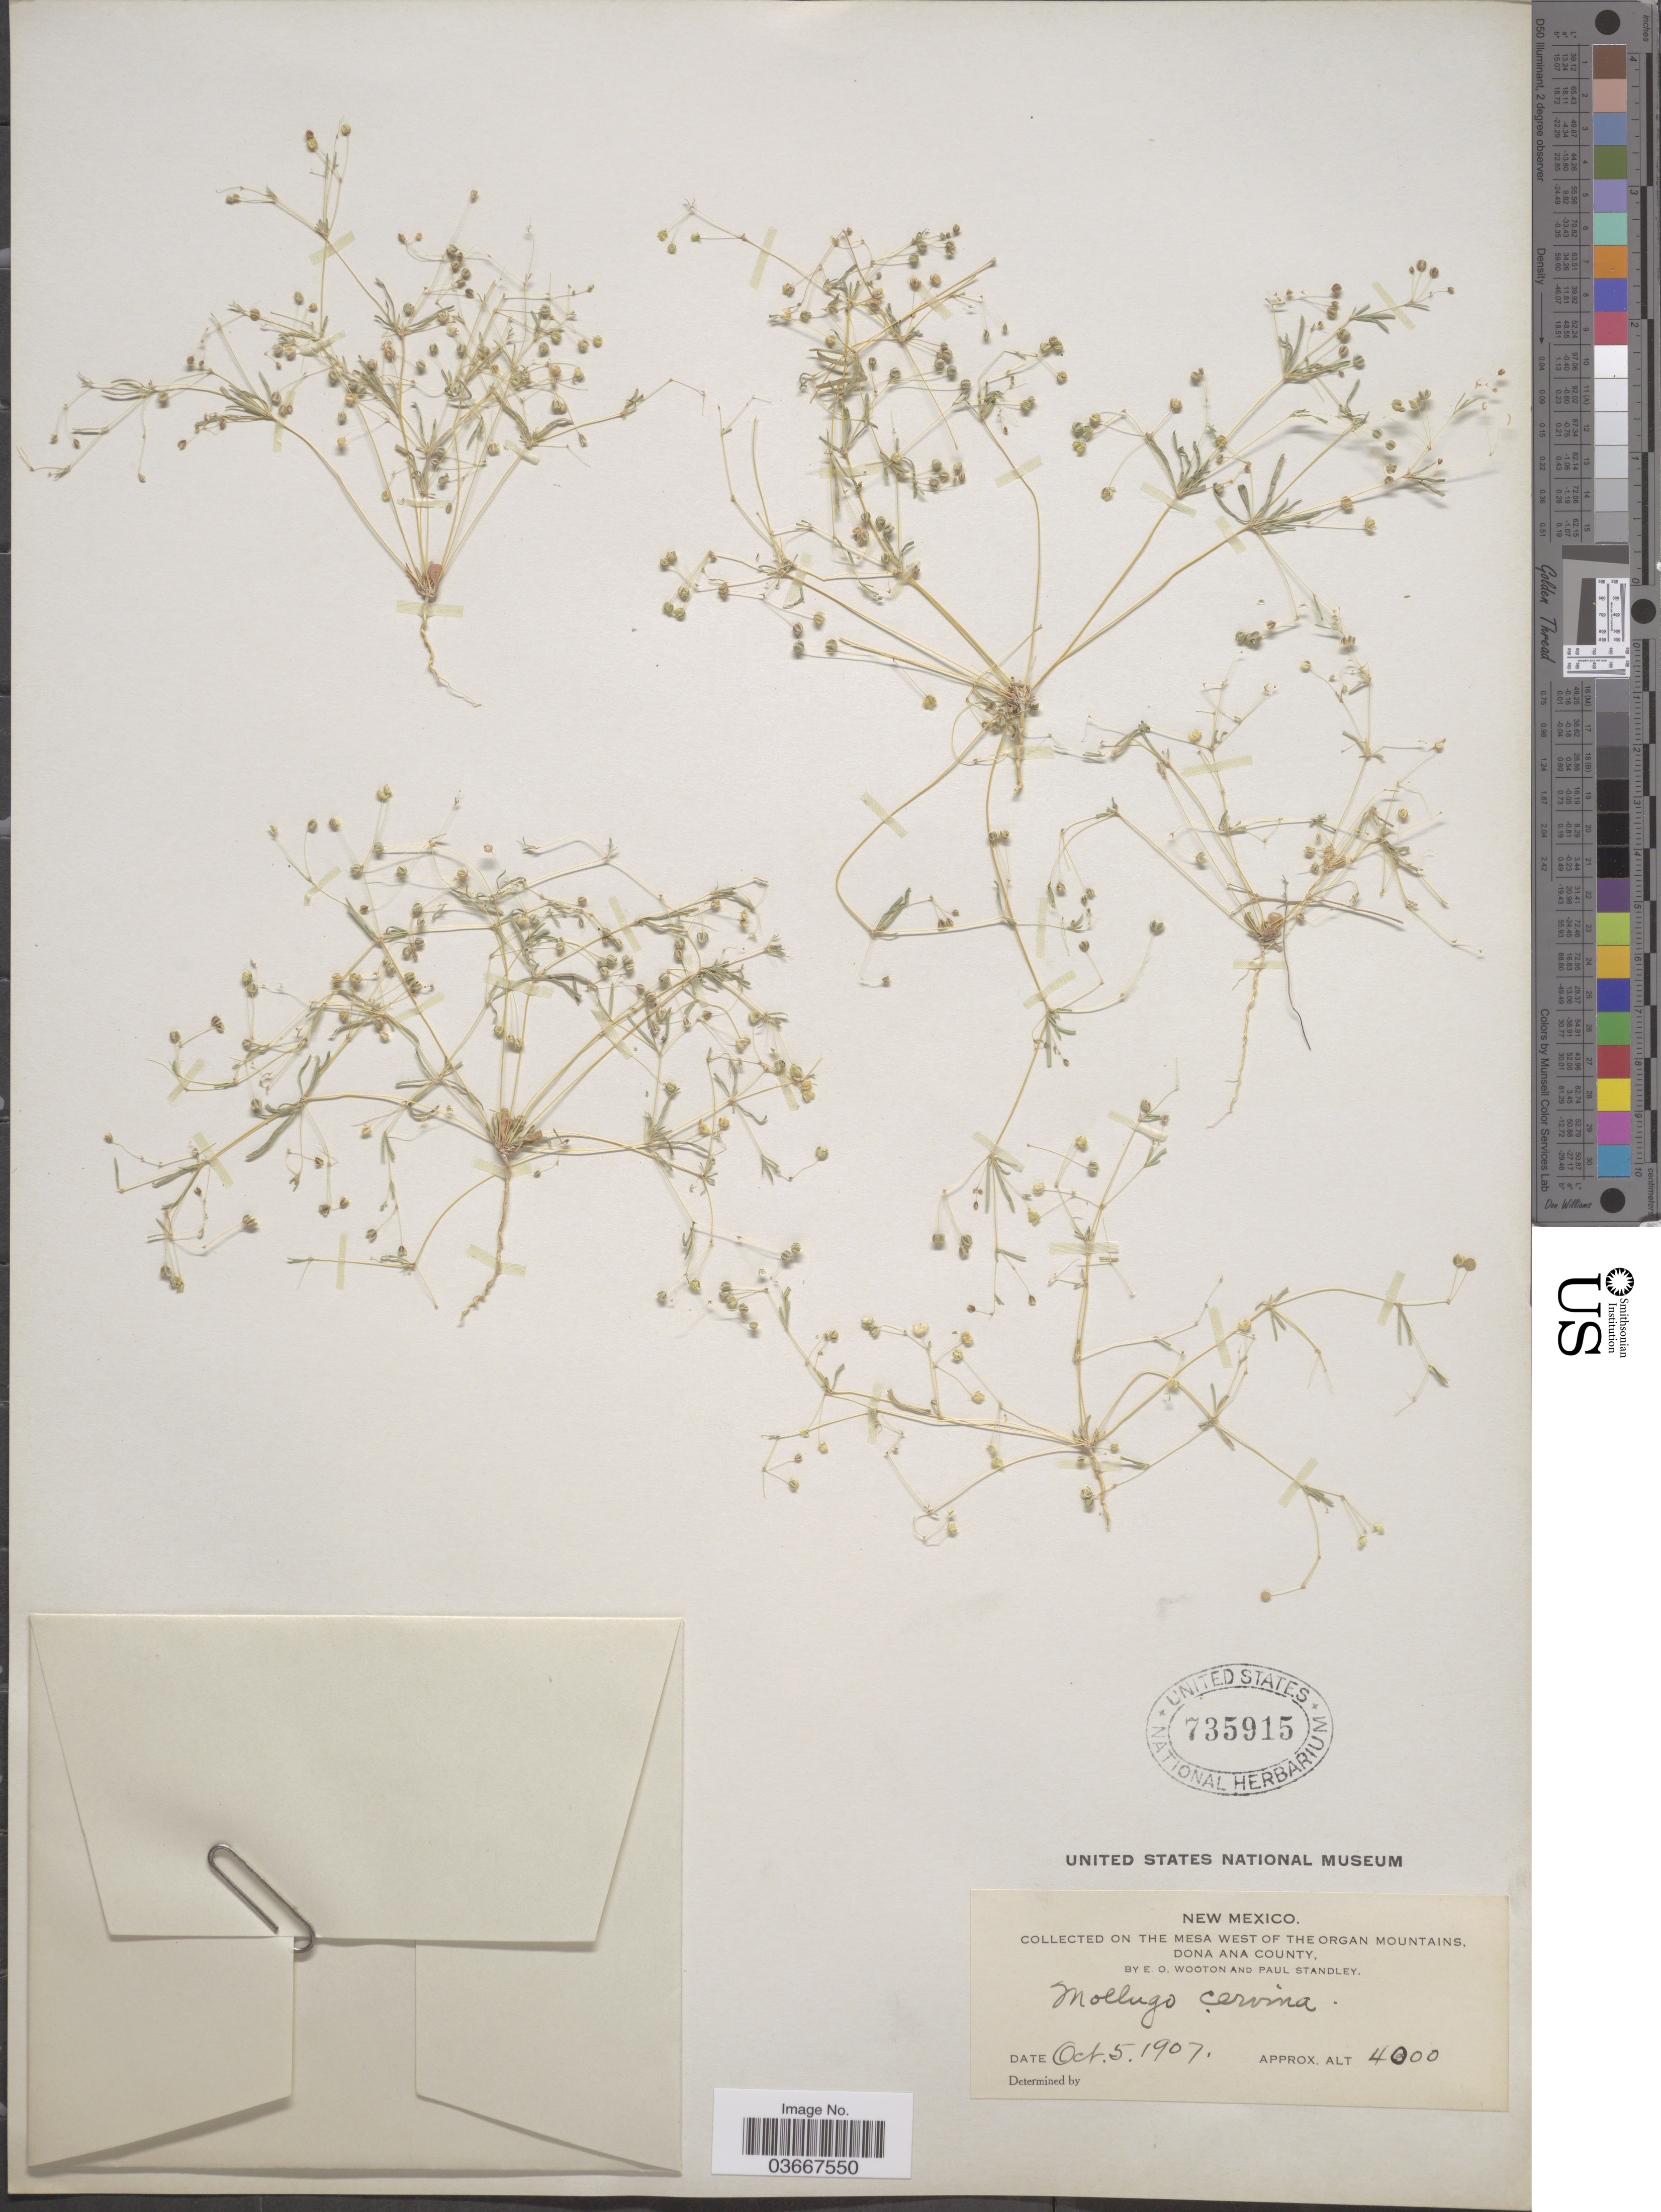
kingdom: Plantae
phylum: Tracheophyta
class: Magnoliopsida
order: Caryophyllales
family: Molluginaceae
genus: Hypertelis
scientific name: Hypertelis umbellata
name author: (Forssk.) Thulin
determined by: Strong, Mark T., (BOT), Smithsonian Institution - National Museum of Natural History (UNITED STATES)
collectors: E. O. Wooton & P. C. Standley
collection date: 1907-10-05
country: United States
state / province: New Mexico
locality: On the Mesa west of the Organ Mountains, Dona Ana County.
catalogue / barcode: US 735915